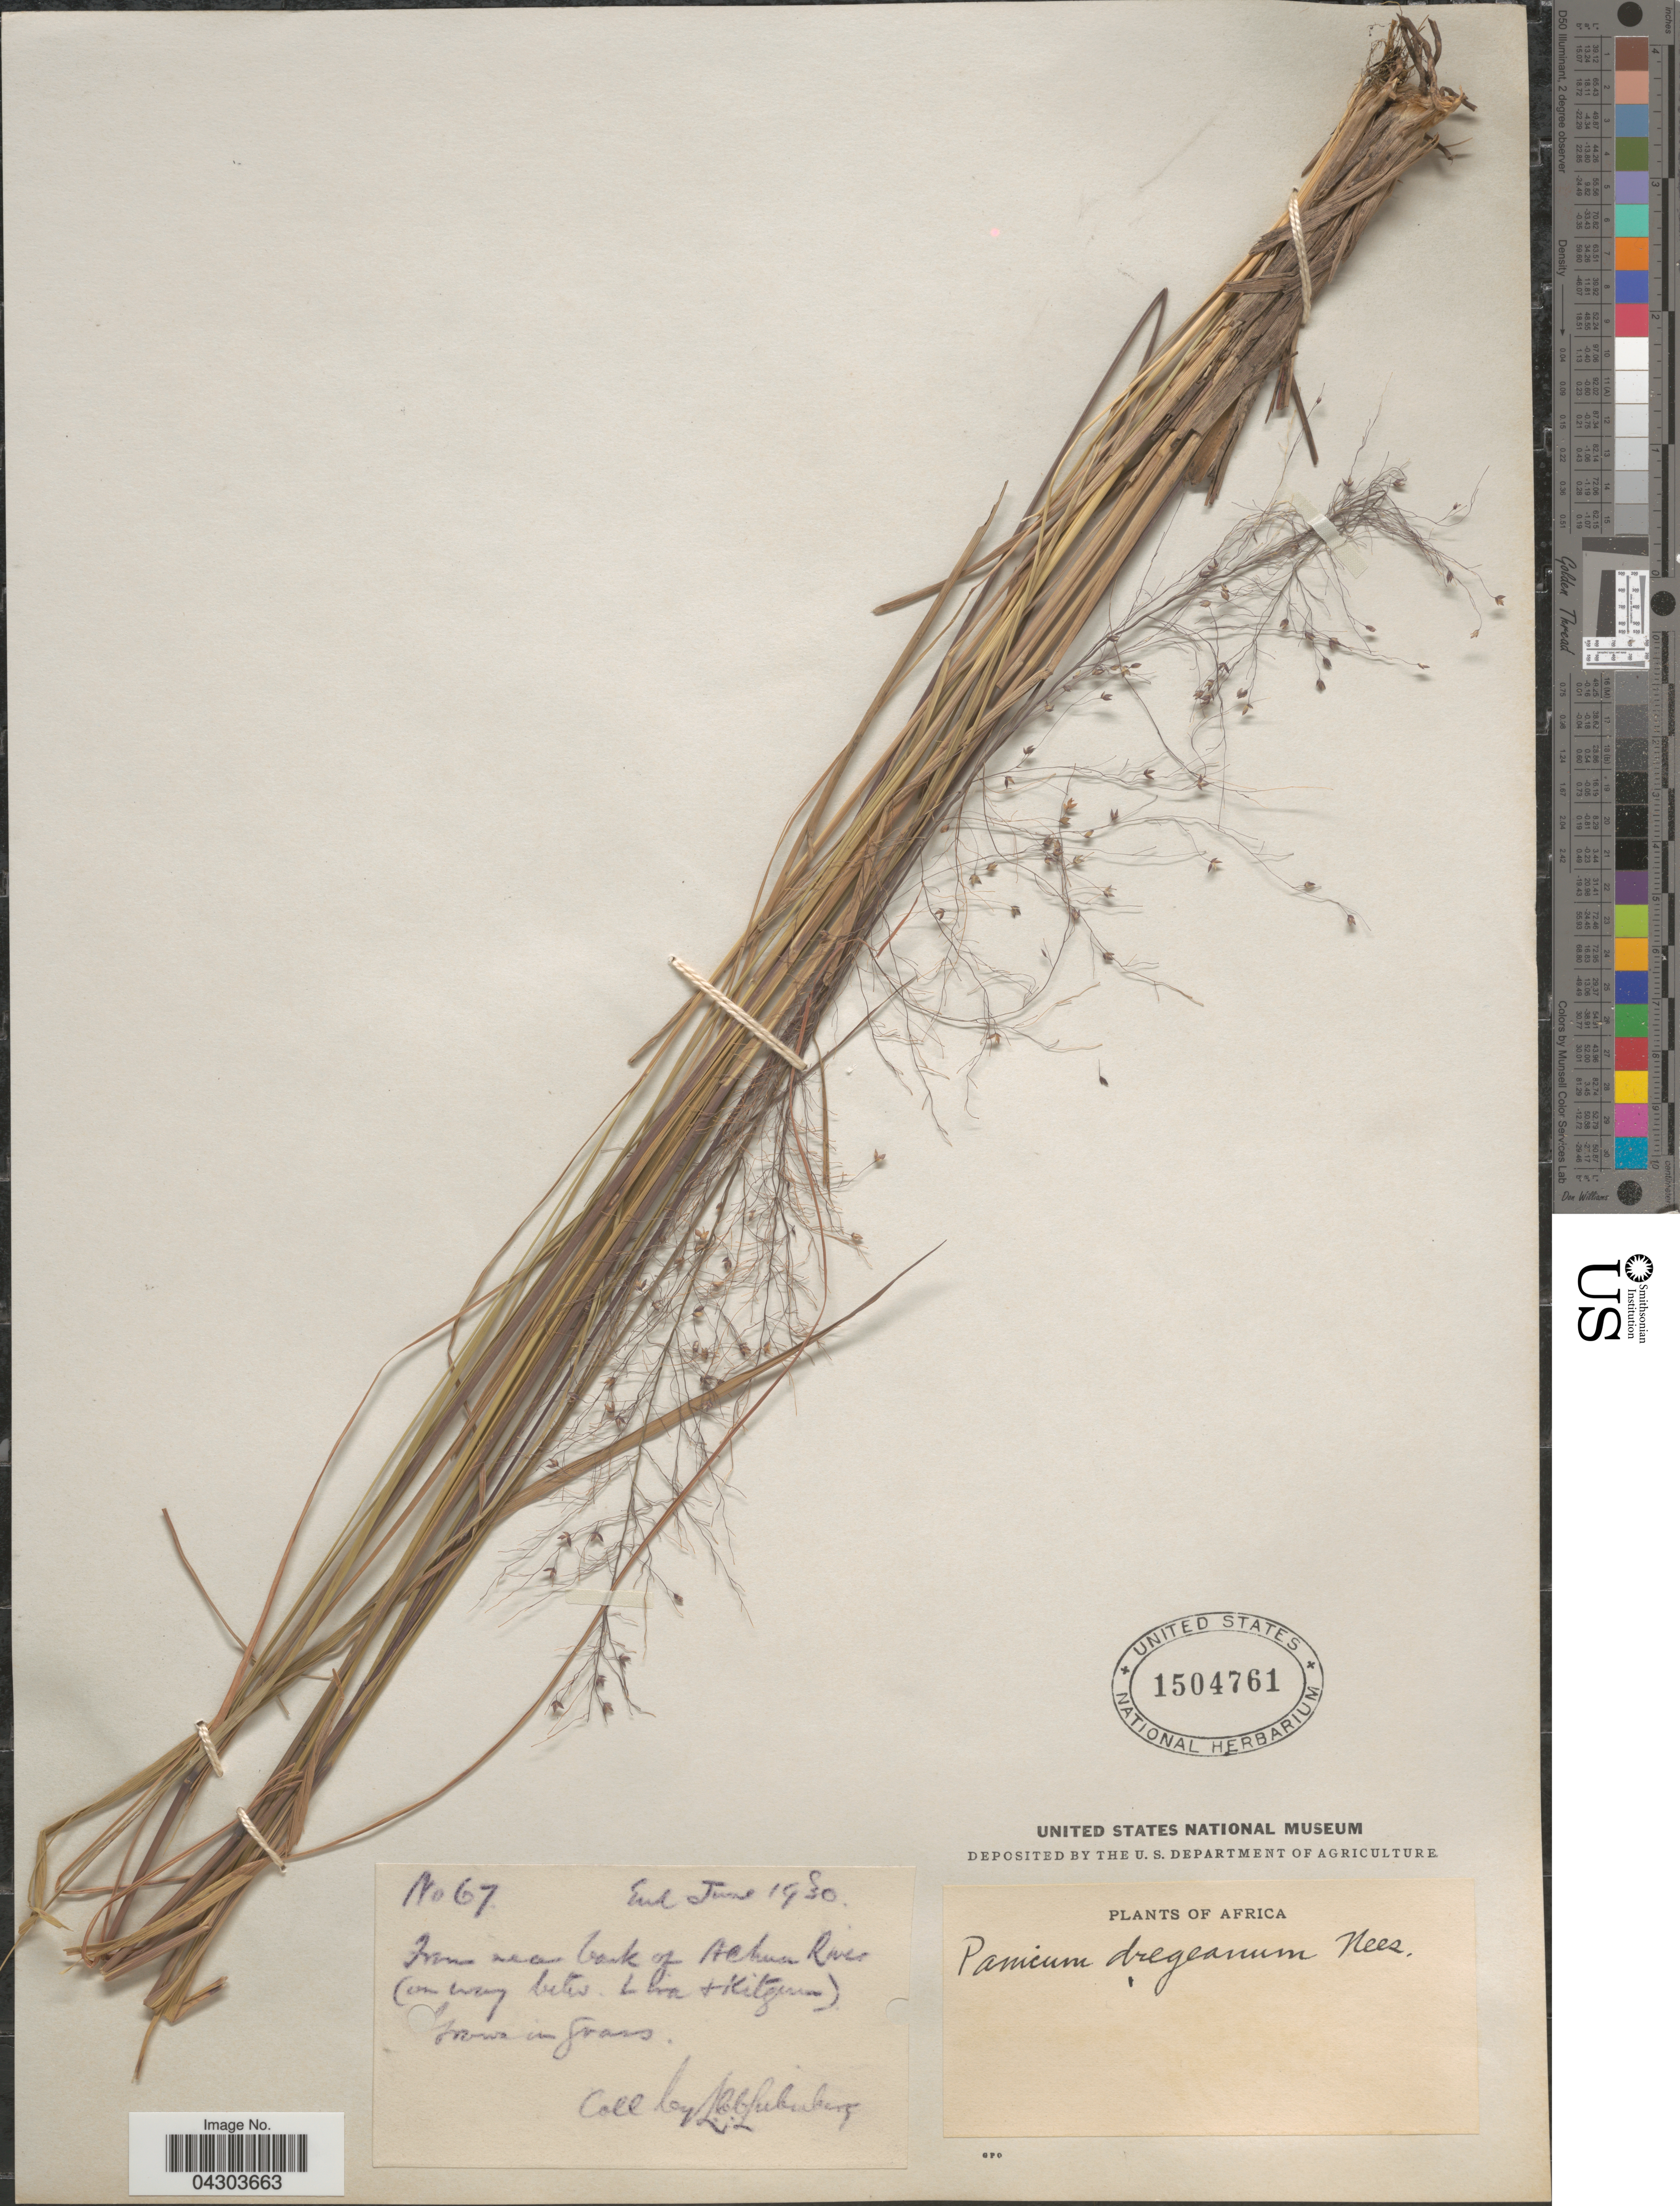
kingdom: Plantae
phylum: Tracheophyta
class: Liliopsida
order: Poales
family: Poaceae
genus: Panicum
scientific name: Panicum dregeanum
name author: Nees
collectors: L. Liebenberg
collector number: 67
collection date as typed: End June 1930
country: Uganda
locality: From near bank of Achwa River (on way betw. Lira + Kitgum). Africa.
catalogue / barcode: US 1504761